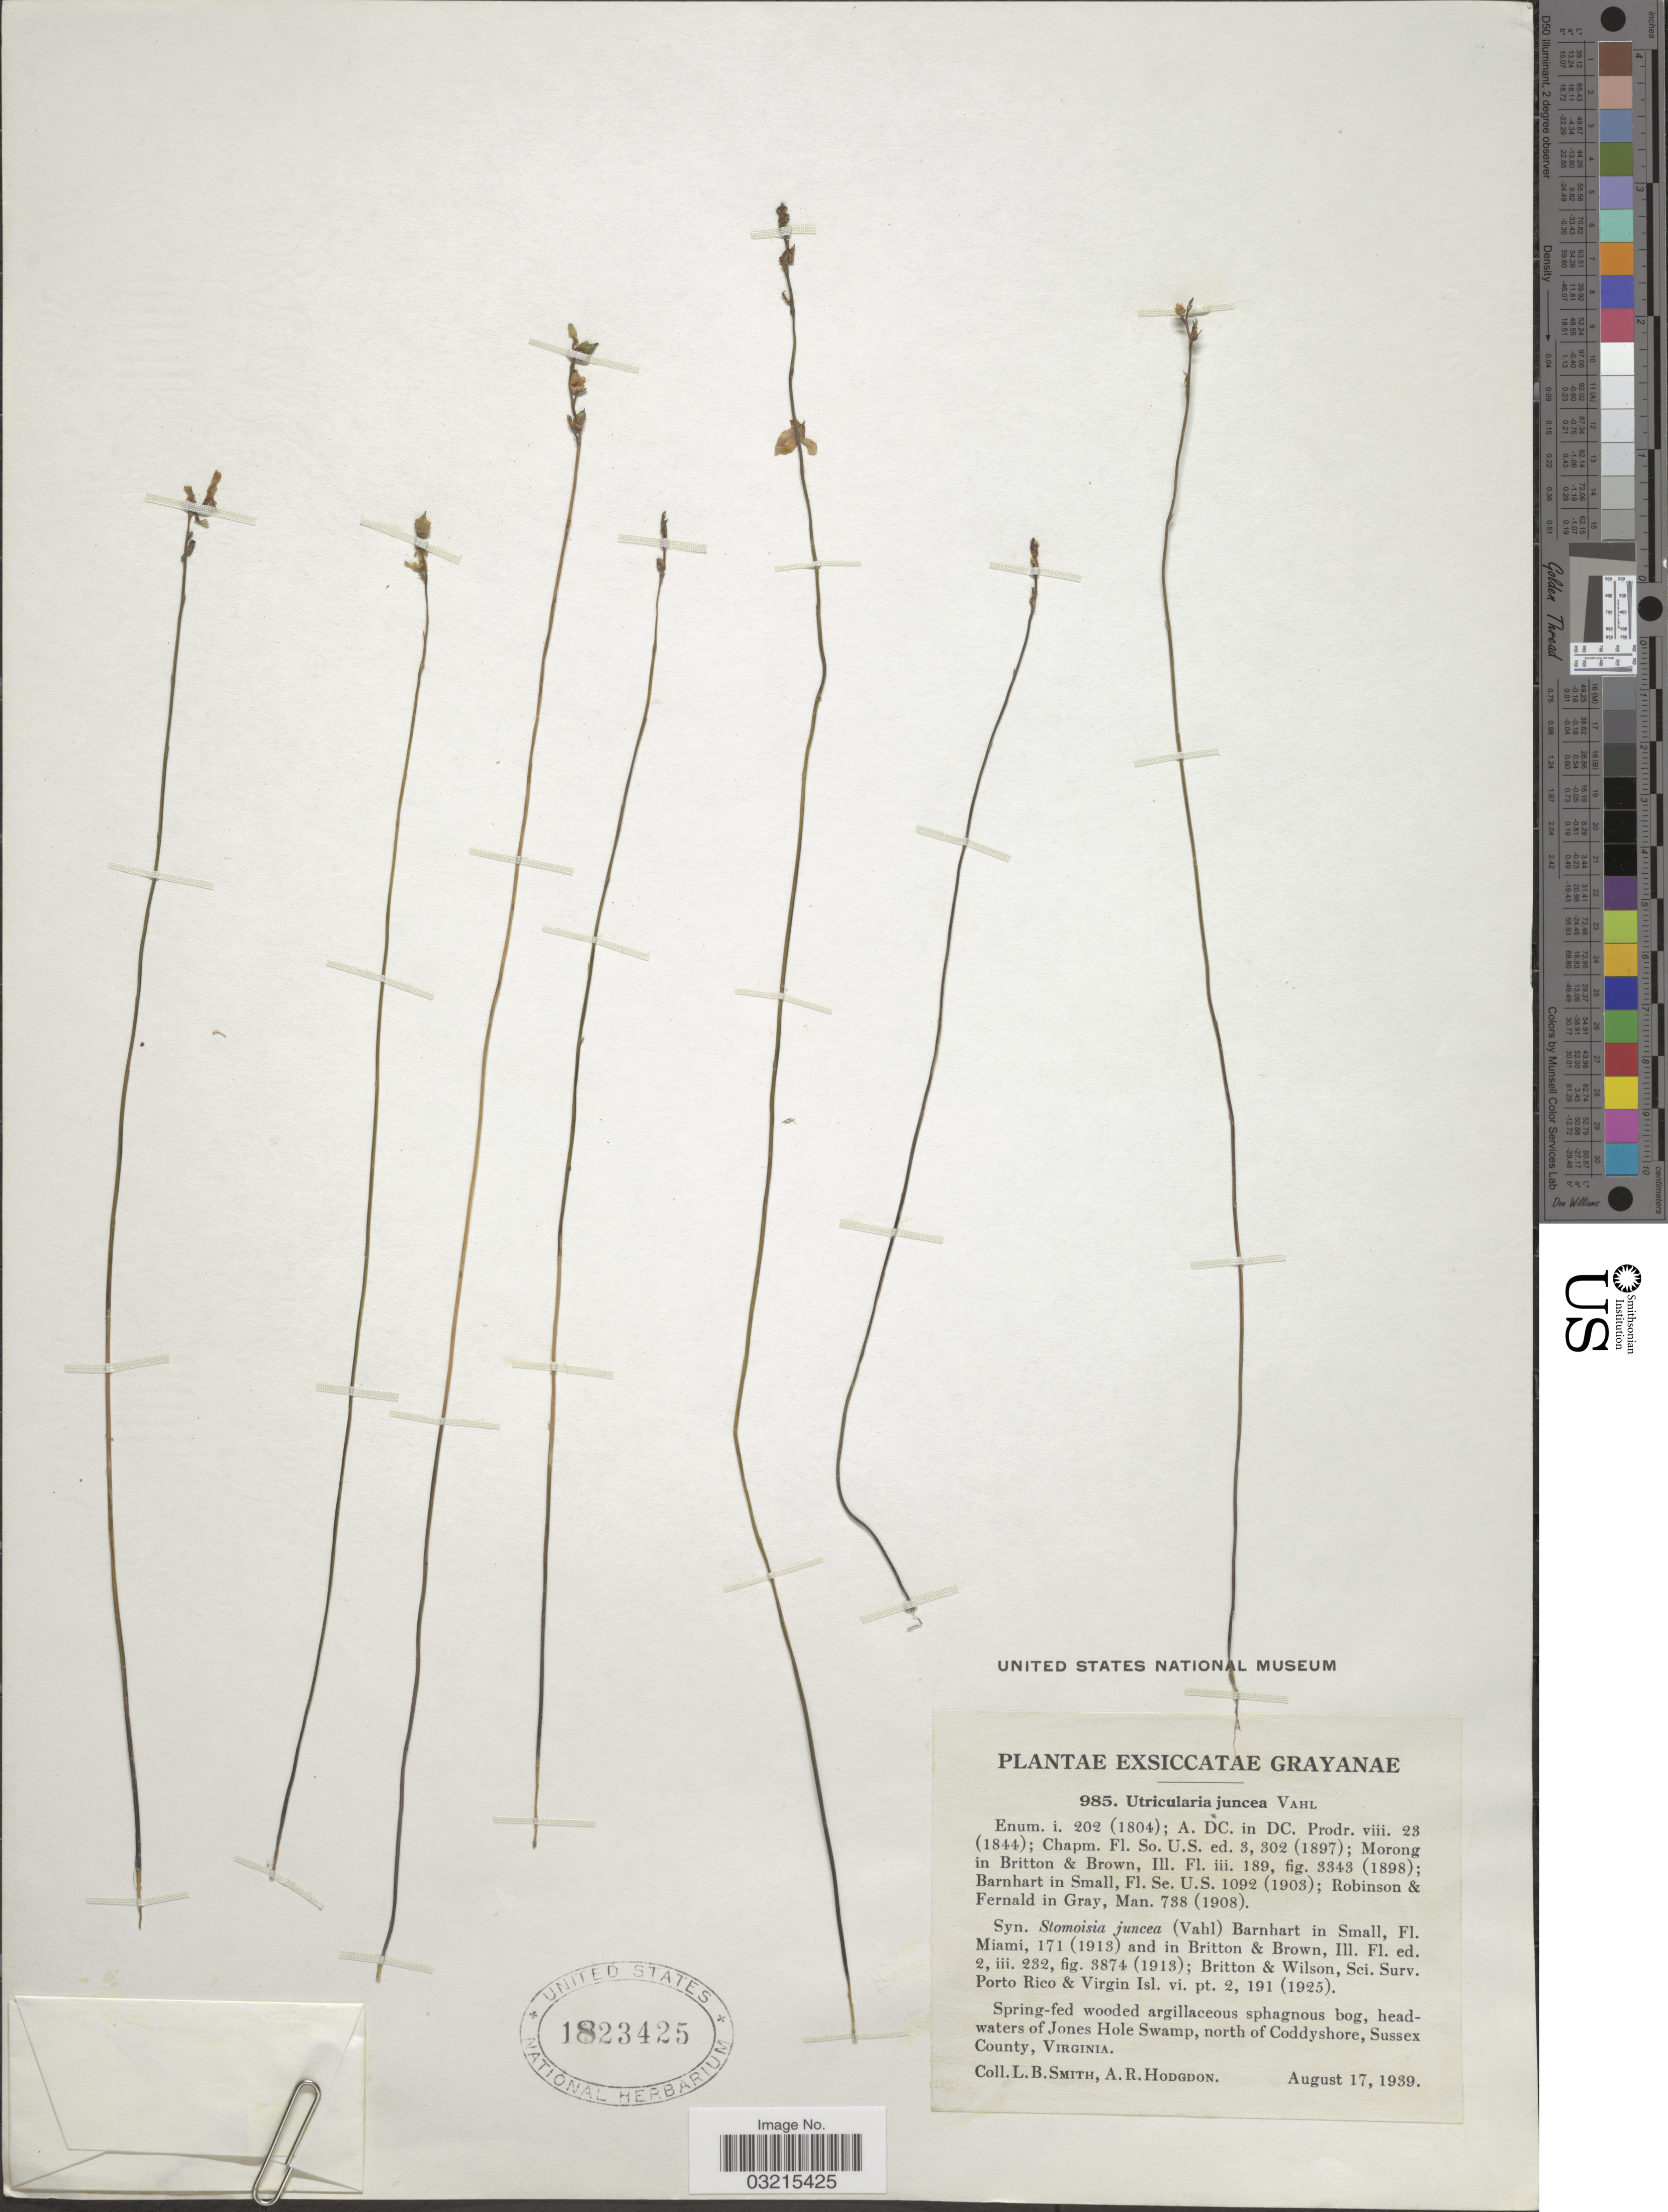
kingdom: Plantae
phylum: Tracheophyta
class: Magnoliopsida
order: Lamiales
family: Lentibulariaceae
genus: Utricularia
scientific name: Utricularia juncea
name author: Vahl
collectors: L. Smith & A. Hodgon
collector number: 985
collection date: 1939-08-17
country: United States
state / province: Virginia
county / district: Sussex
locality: Headwaters of Jones Hole Swamp, north of Coddyshore, Sussex County.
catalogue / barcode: US 1823425